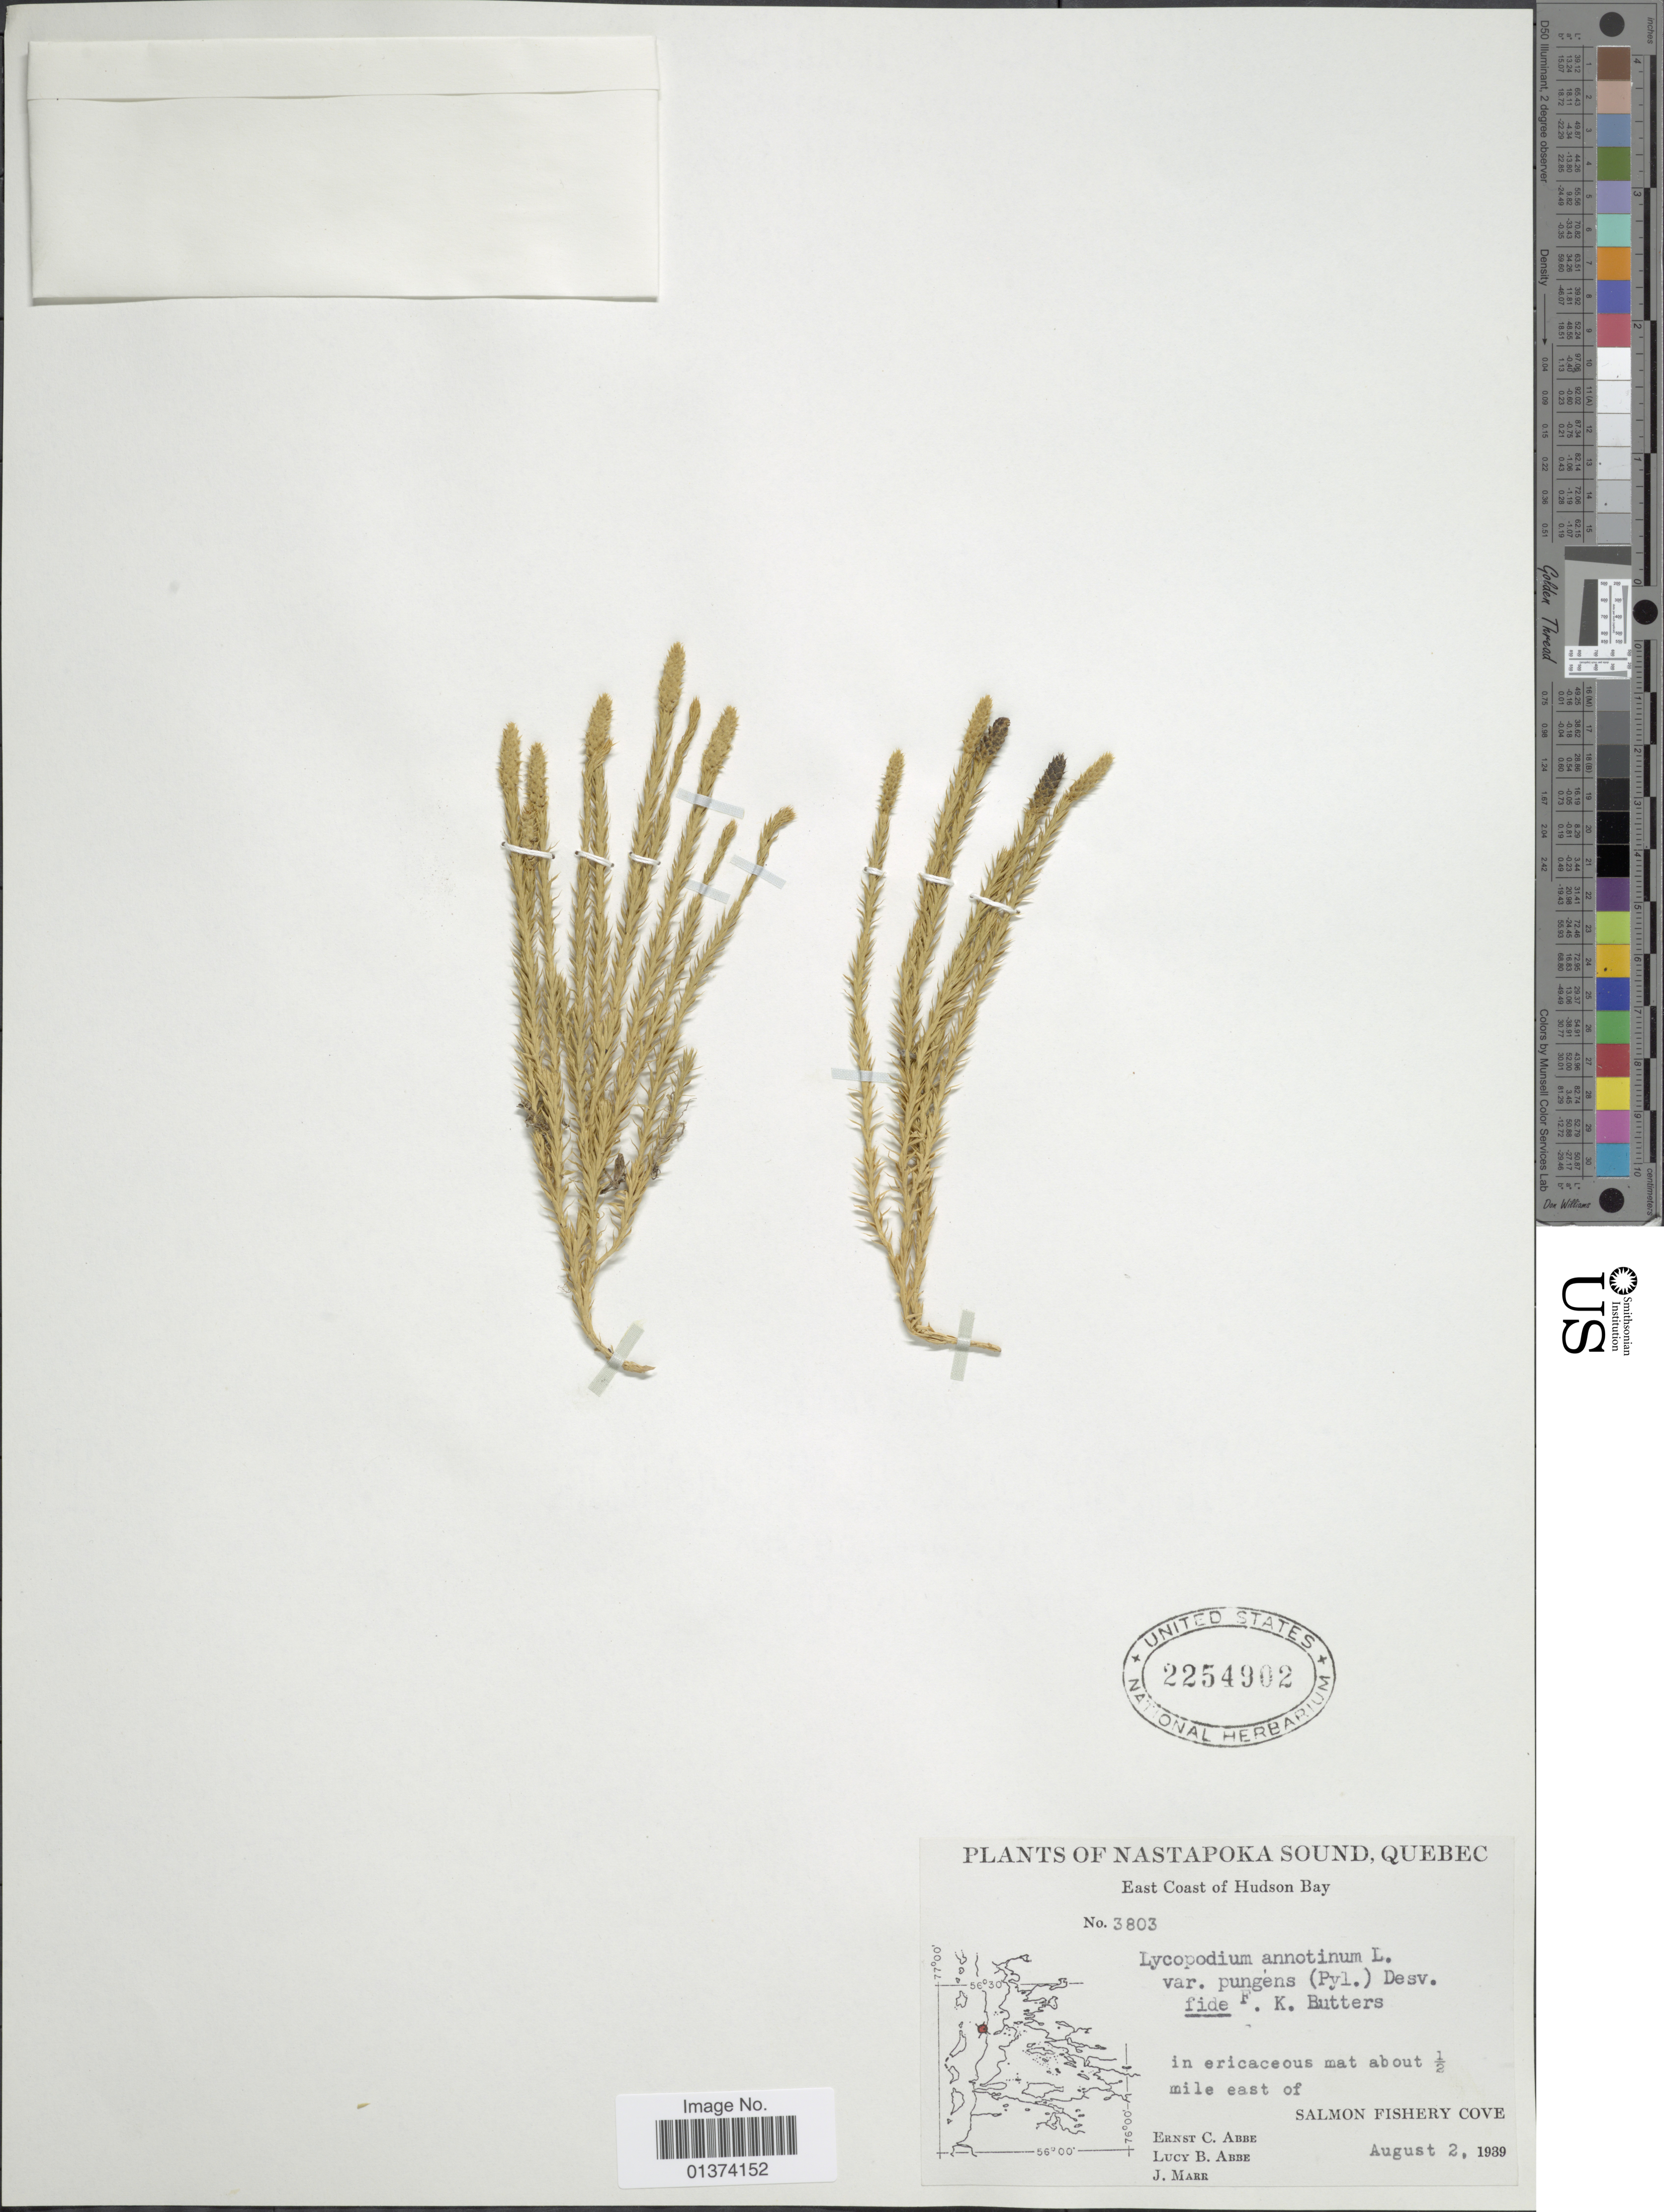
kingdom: Plantae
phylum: Tracheophyta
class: Lycopodiopsida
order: Lycopodiales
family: Lycopodiaceae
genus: Spinulum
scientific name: Spinulum annotinum subsp. annotinum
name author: (L.) A. Haines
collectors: E. C. Abbe, L. B. Abbe & J. Marr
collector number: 3803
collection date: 1939-08-02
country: Canada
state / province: Quebec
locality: Nastapoka Sound, East Coast of Hudson Bay, Salmon Fishery Cove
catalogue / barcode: US 2254902